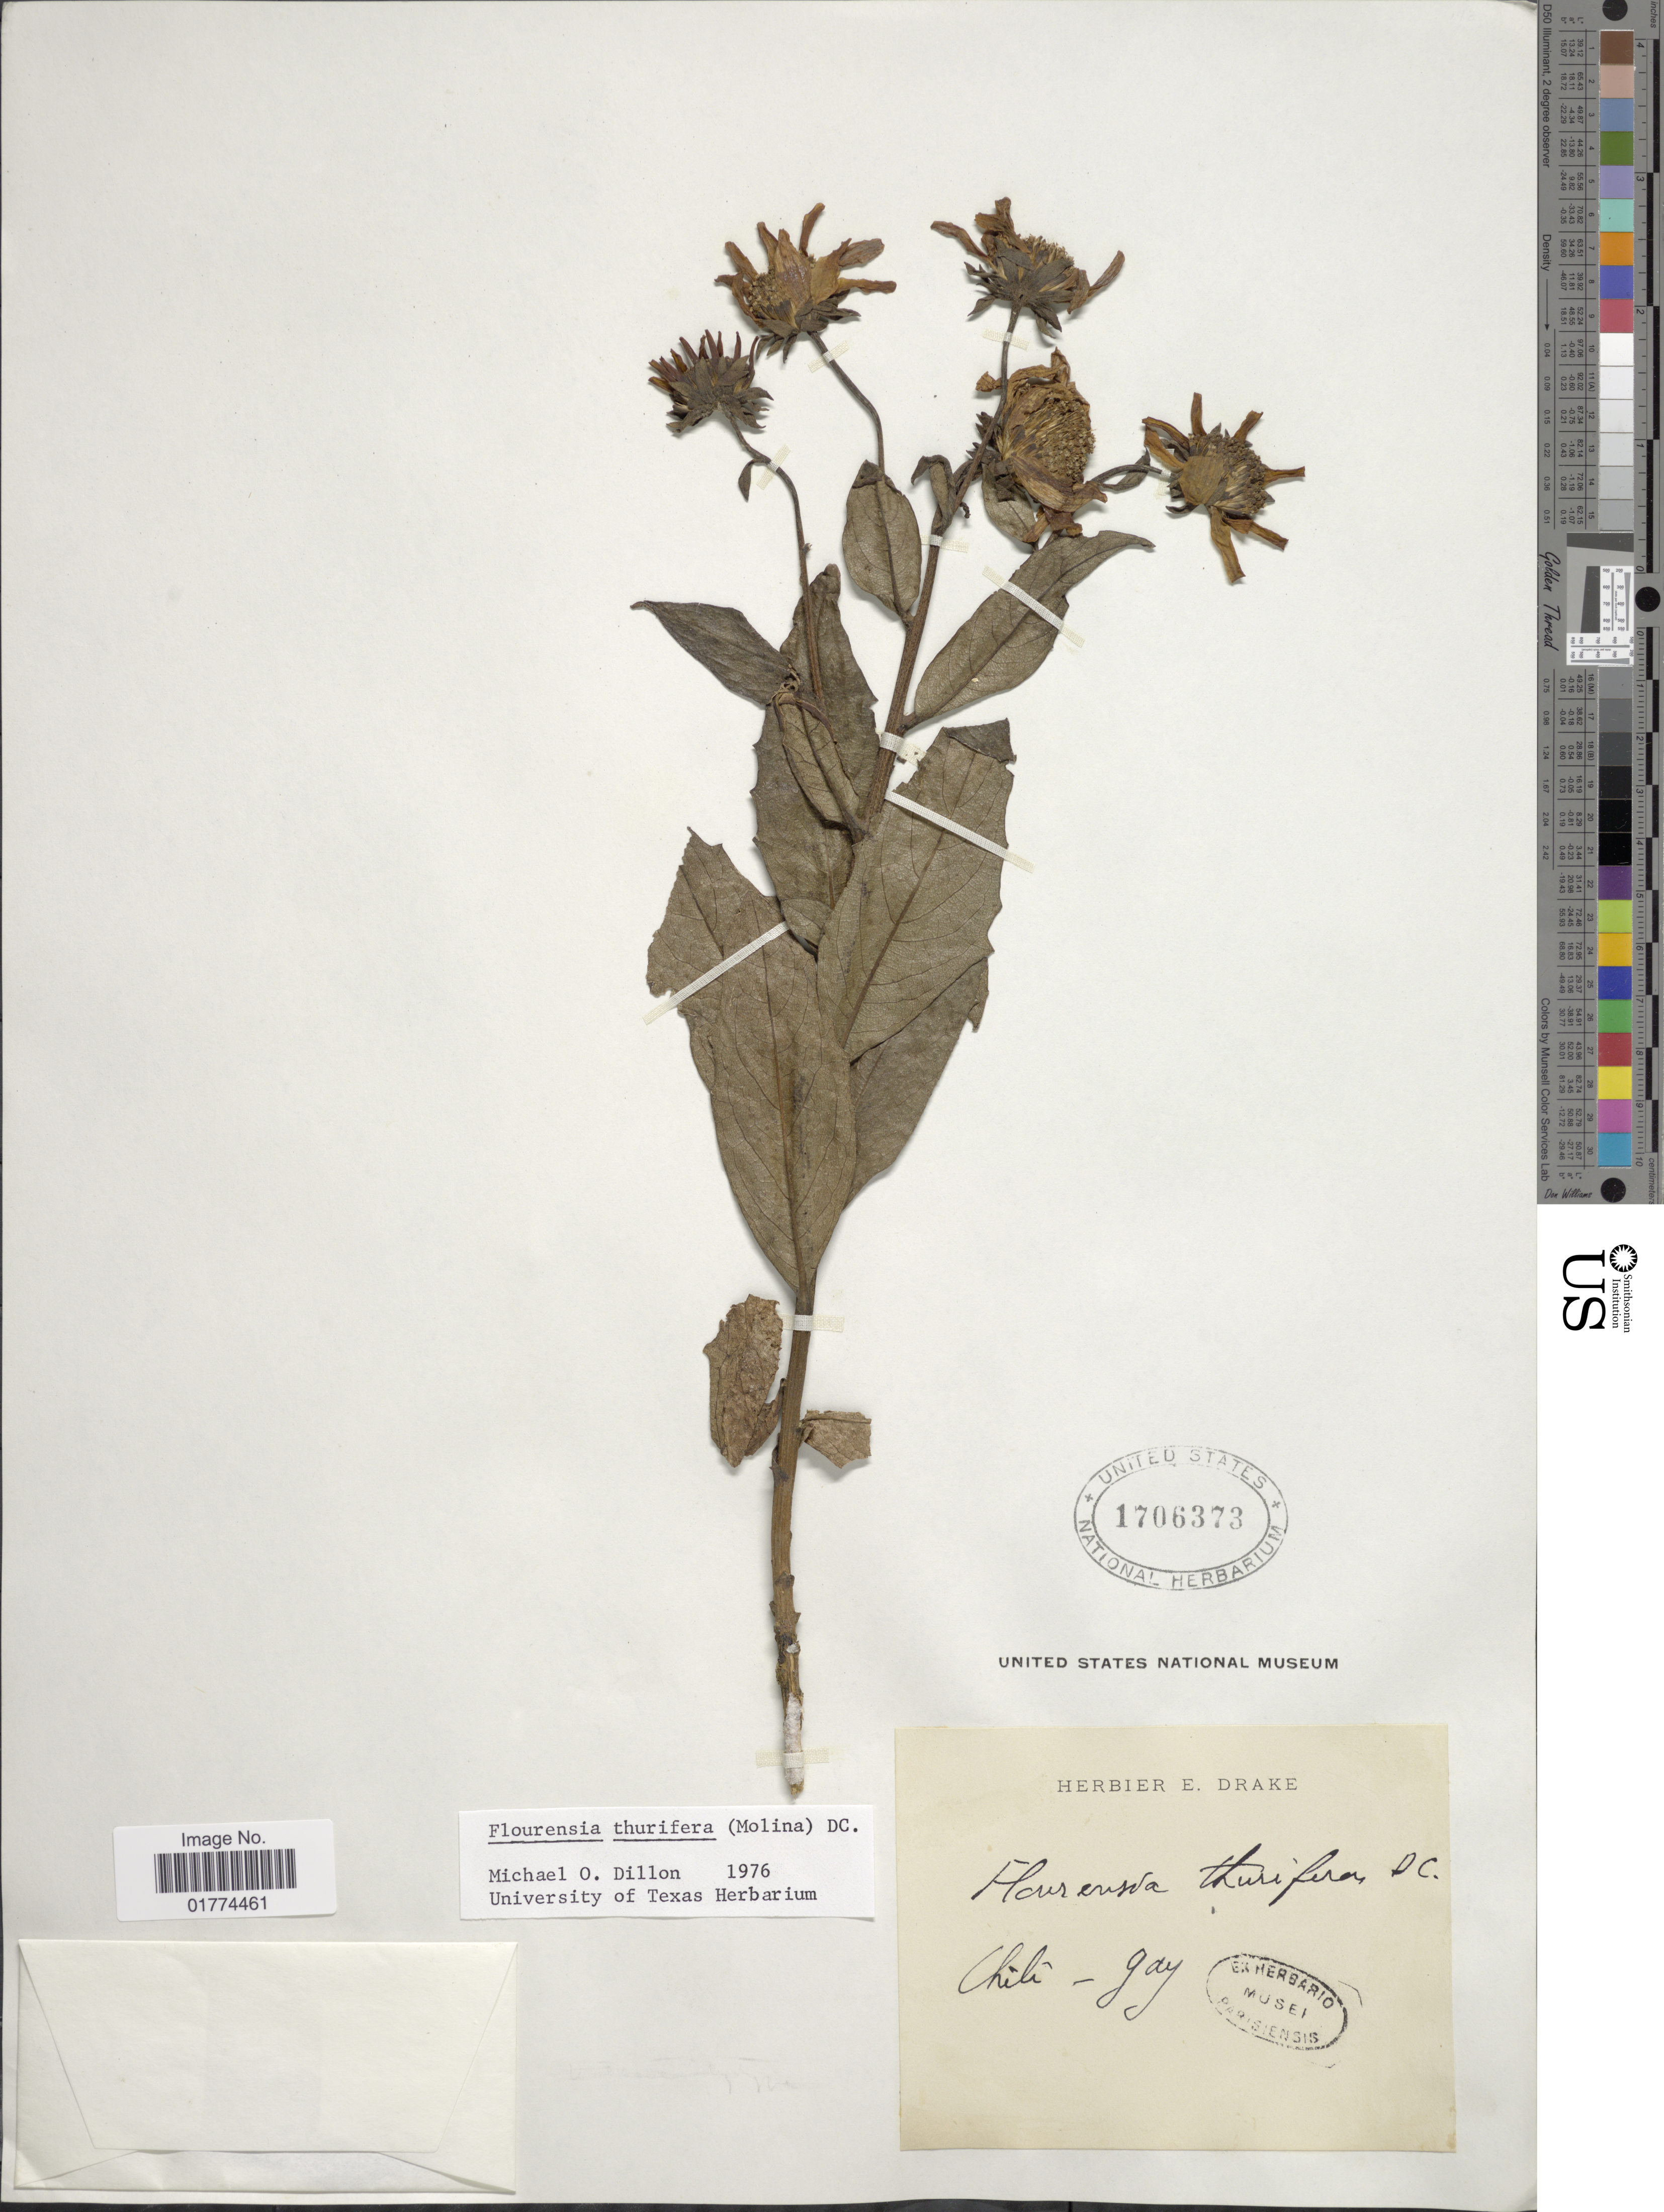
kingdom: Plantae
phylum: Tracheophyta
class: Magnoliopsida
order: Asterales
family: Asteraceae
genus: Flourensia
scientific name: Flourensia thurifera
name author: (Molina) DC.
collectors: -- Gay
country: Chile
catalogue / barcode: US 1706373